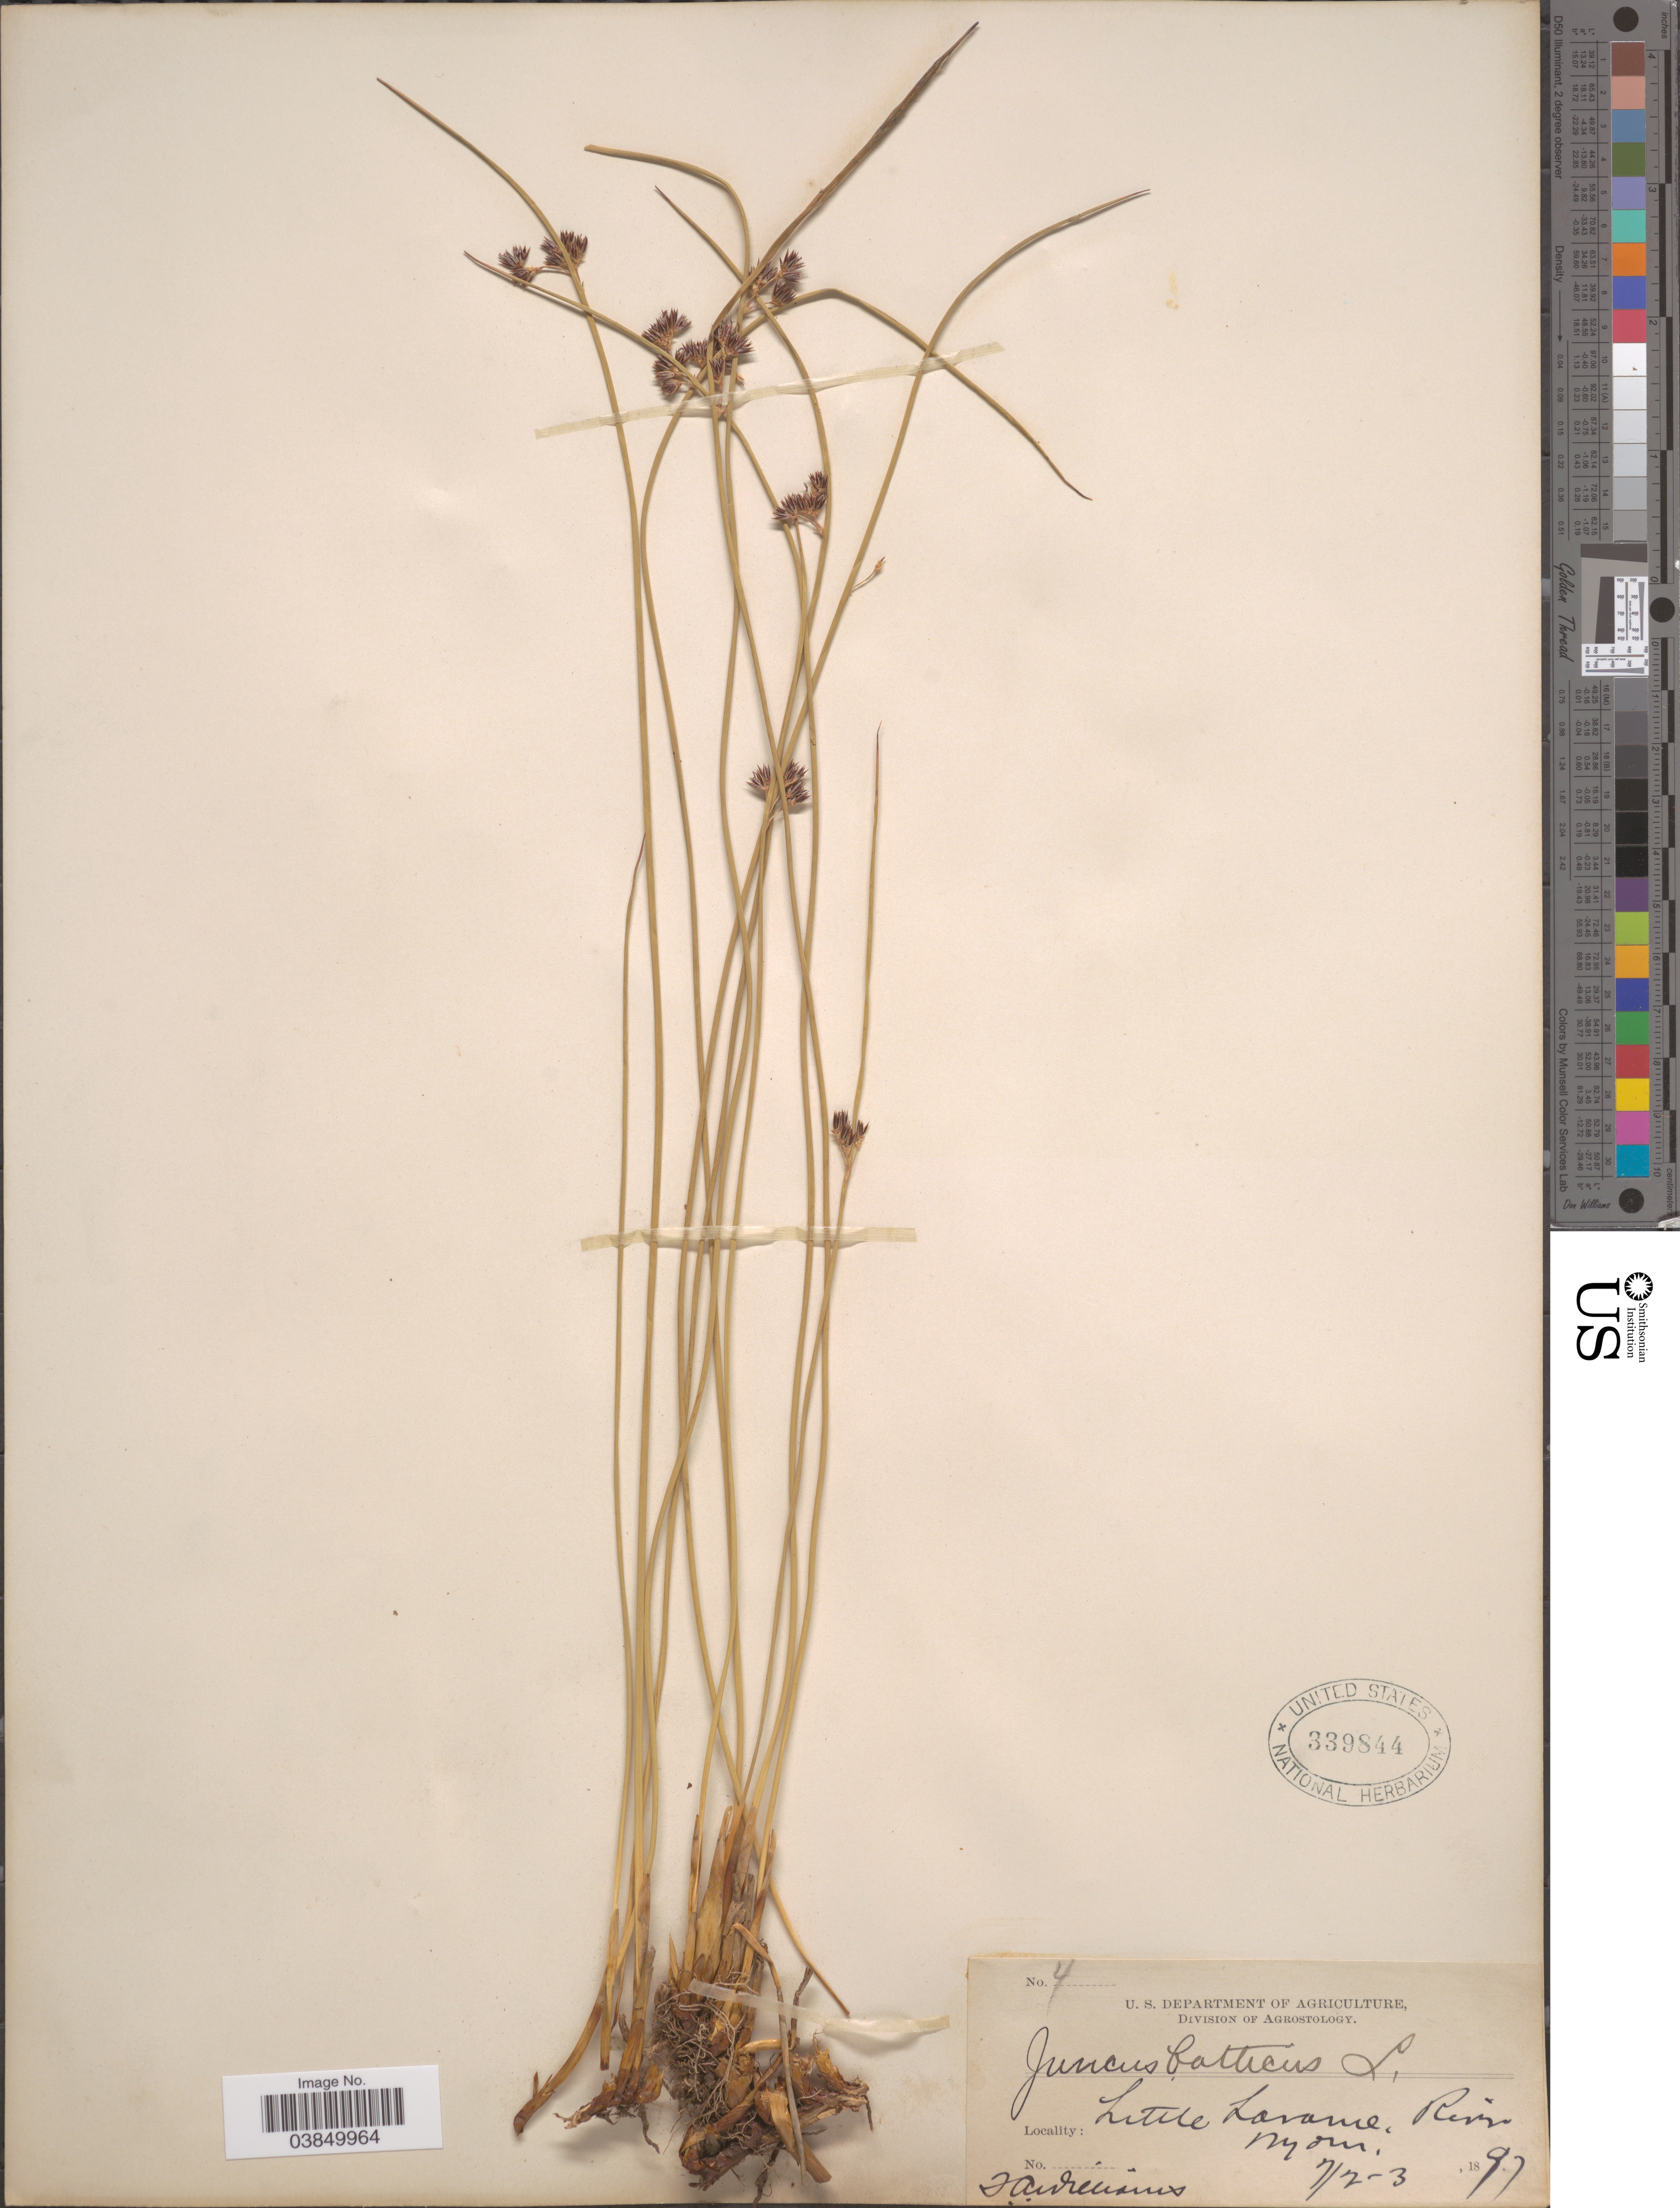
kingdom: Plantae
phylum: Tracheophyta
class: Liliopsida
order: Poales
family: Juncaceae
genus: Juncus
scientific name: Juncus balticus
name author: Willd.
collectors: T. Williams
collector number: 4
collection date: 1897-07-02/1897-07-03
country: United States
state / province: Wyoming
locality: Little Laramie River.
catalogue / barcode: US 339844